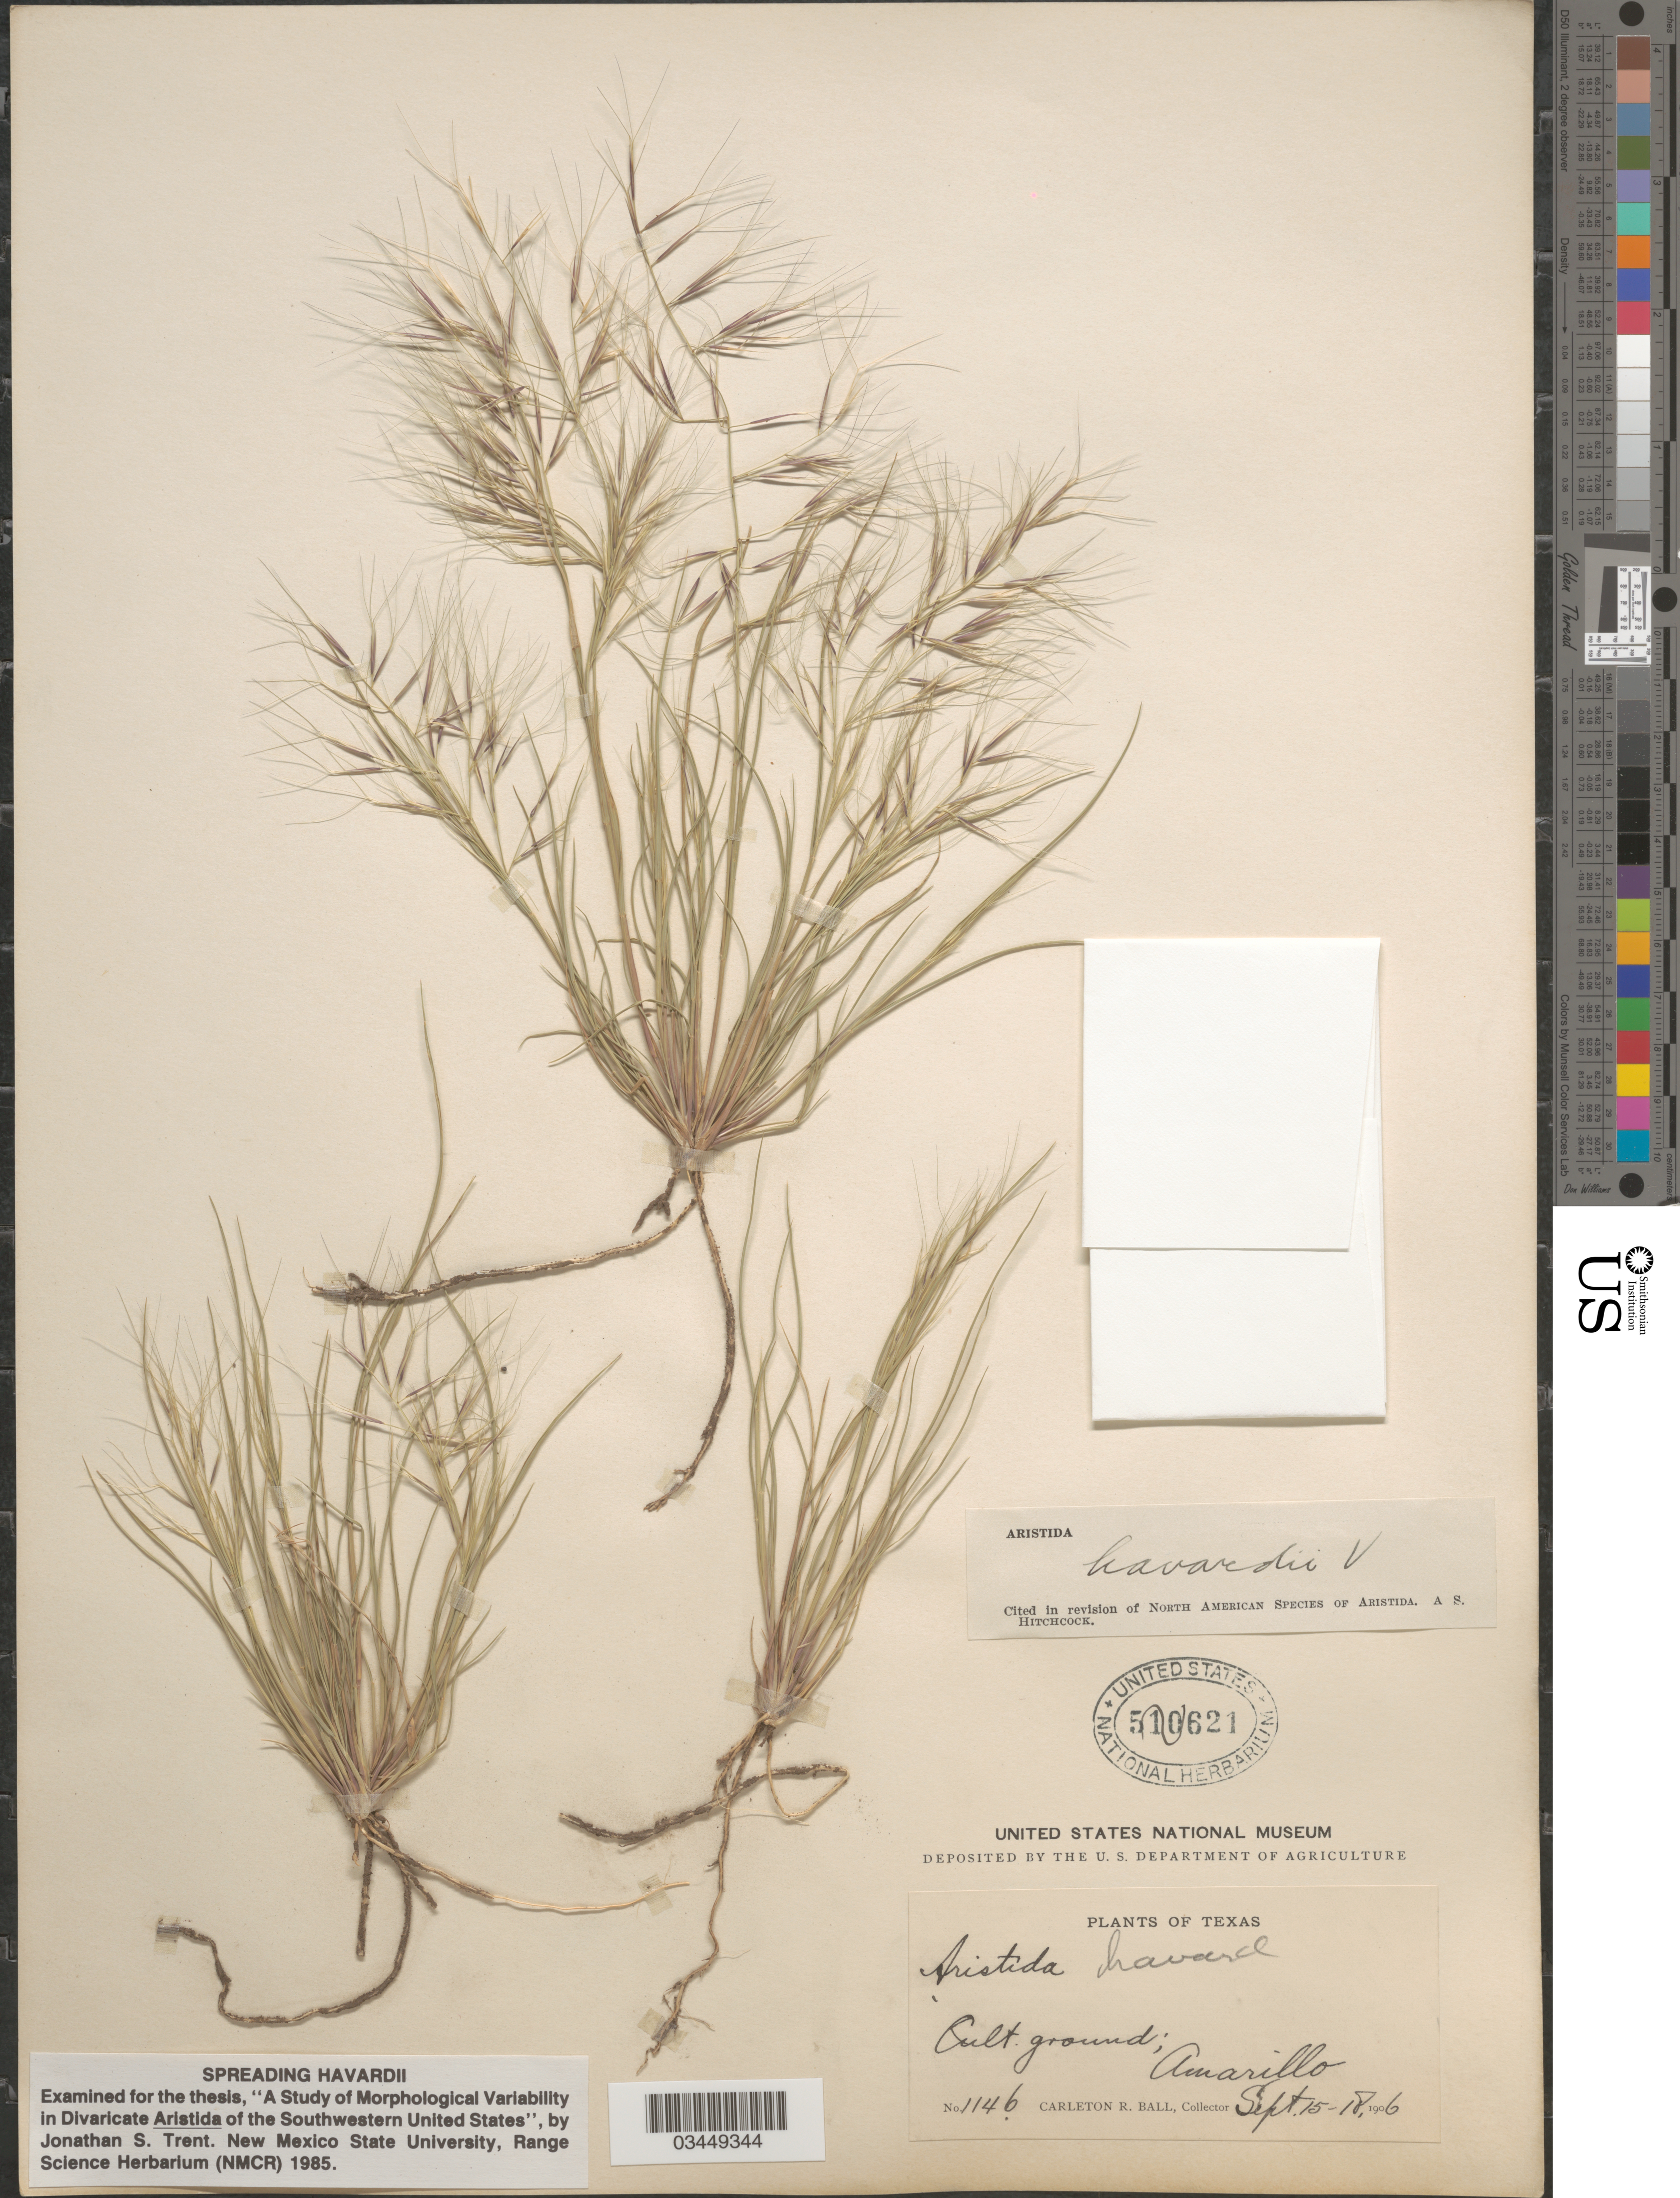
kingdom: Plantae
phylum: Tracheophyta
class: Liliopsida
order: Poales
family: Poaceae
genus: Aristida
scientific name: Aristida havardii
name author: Vasey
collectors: C. R. Ball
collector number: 1146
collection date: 1906-09-15/1906-09-18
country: United States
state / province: Texas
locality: Cult. ground; Amarillo.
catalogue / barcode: US 510621